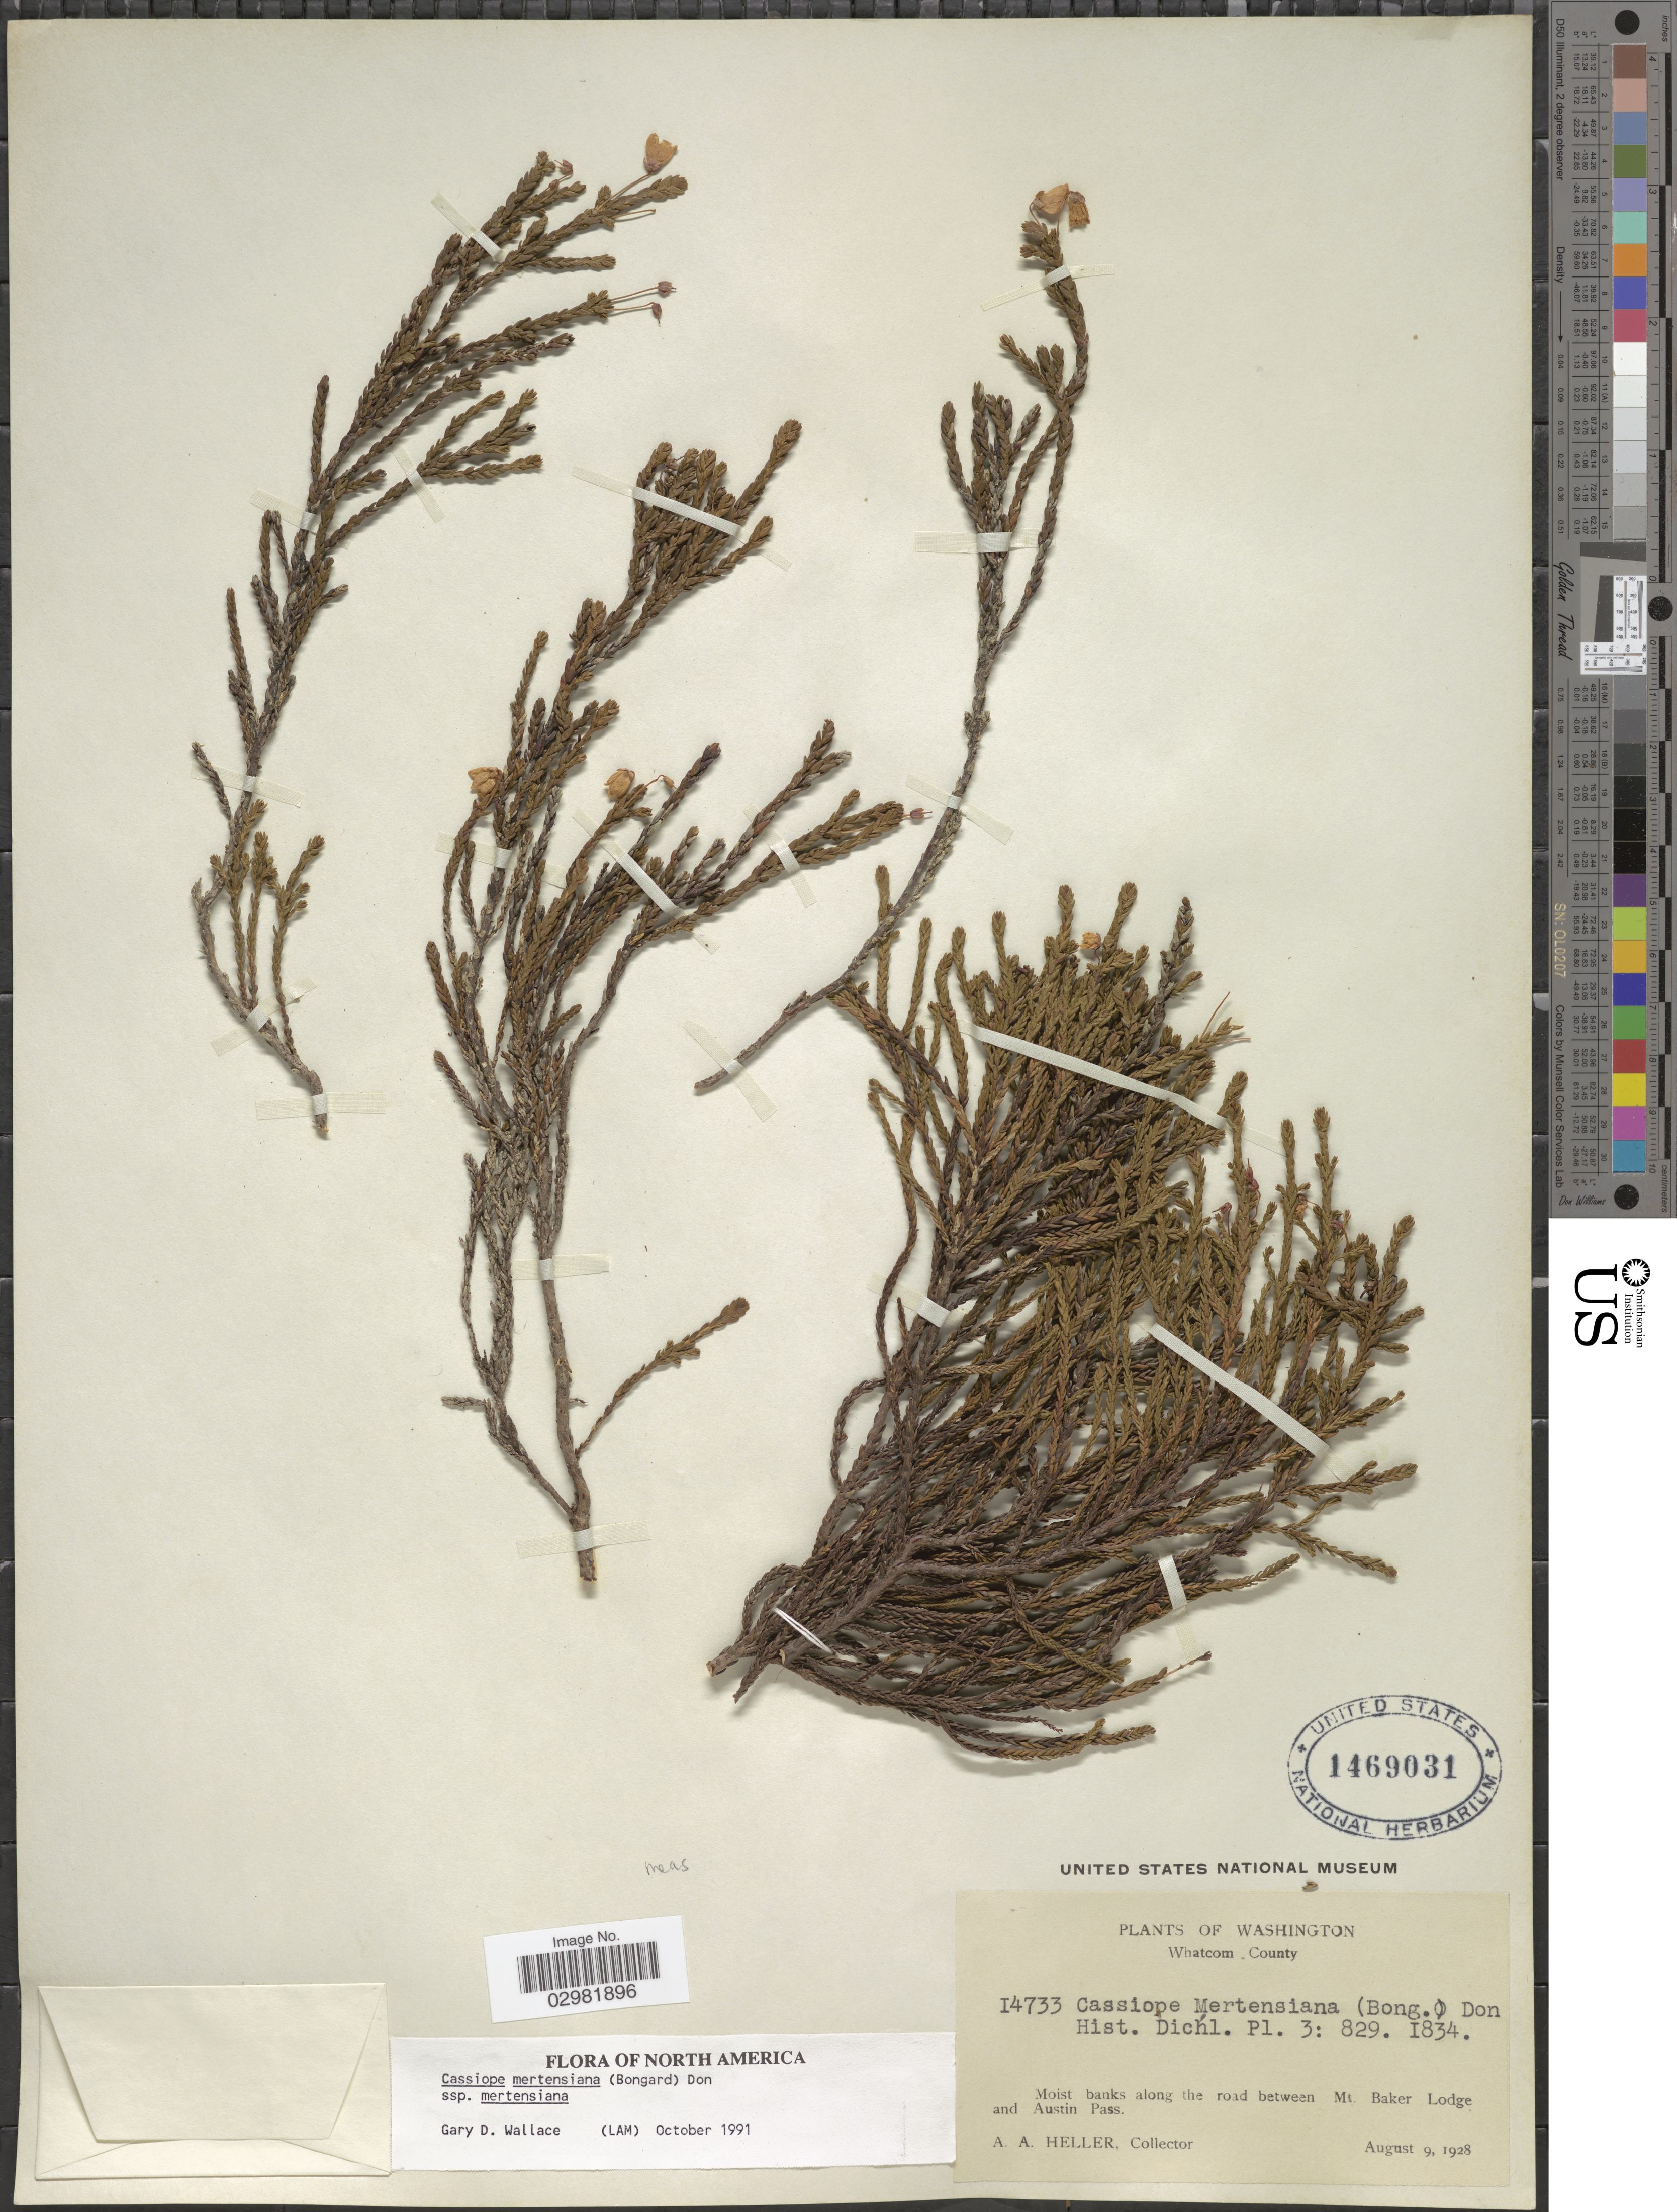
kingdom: Plantae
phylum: Tracheophyta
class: Magnoliopsida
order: Ericales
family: Ericaceae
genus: Cassiope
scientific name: Cassiope mertensiana subsp. mertensiana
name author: (Bong.) G. Don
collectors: A. A. Heller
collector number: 14733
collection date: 1928-08-09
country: United States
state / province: Washington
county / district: Whatcom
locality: Whatcom County, Moist banks along the road between Mt. Baker Lodge and Austin Pass.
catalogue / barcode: US 1469031